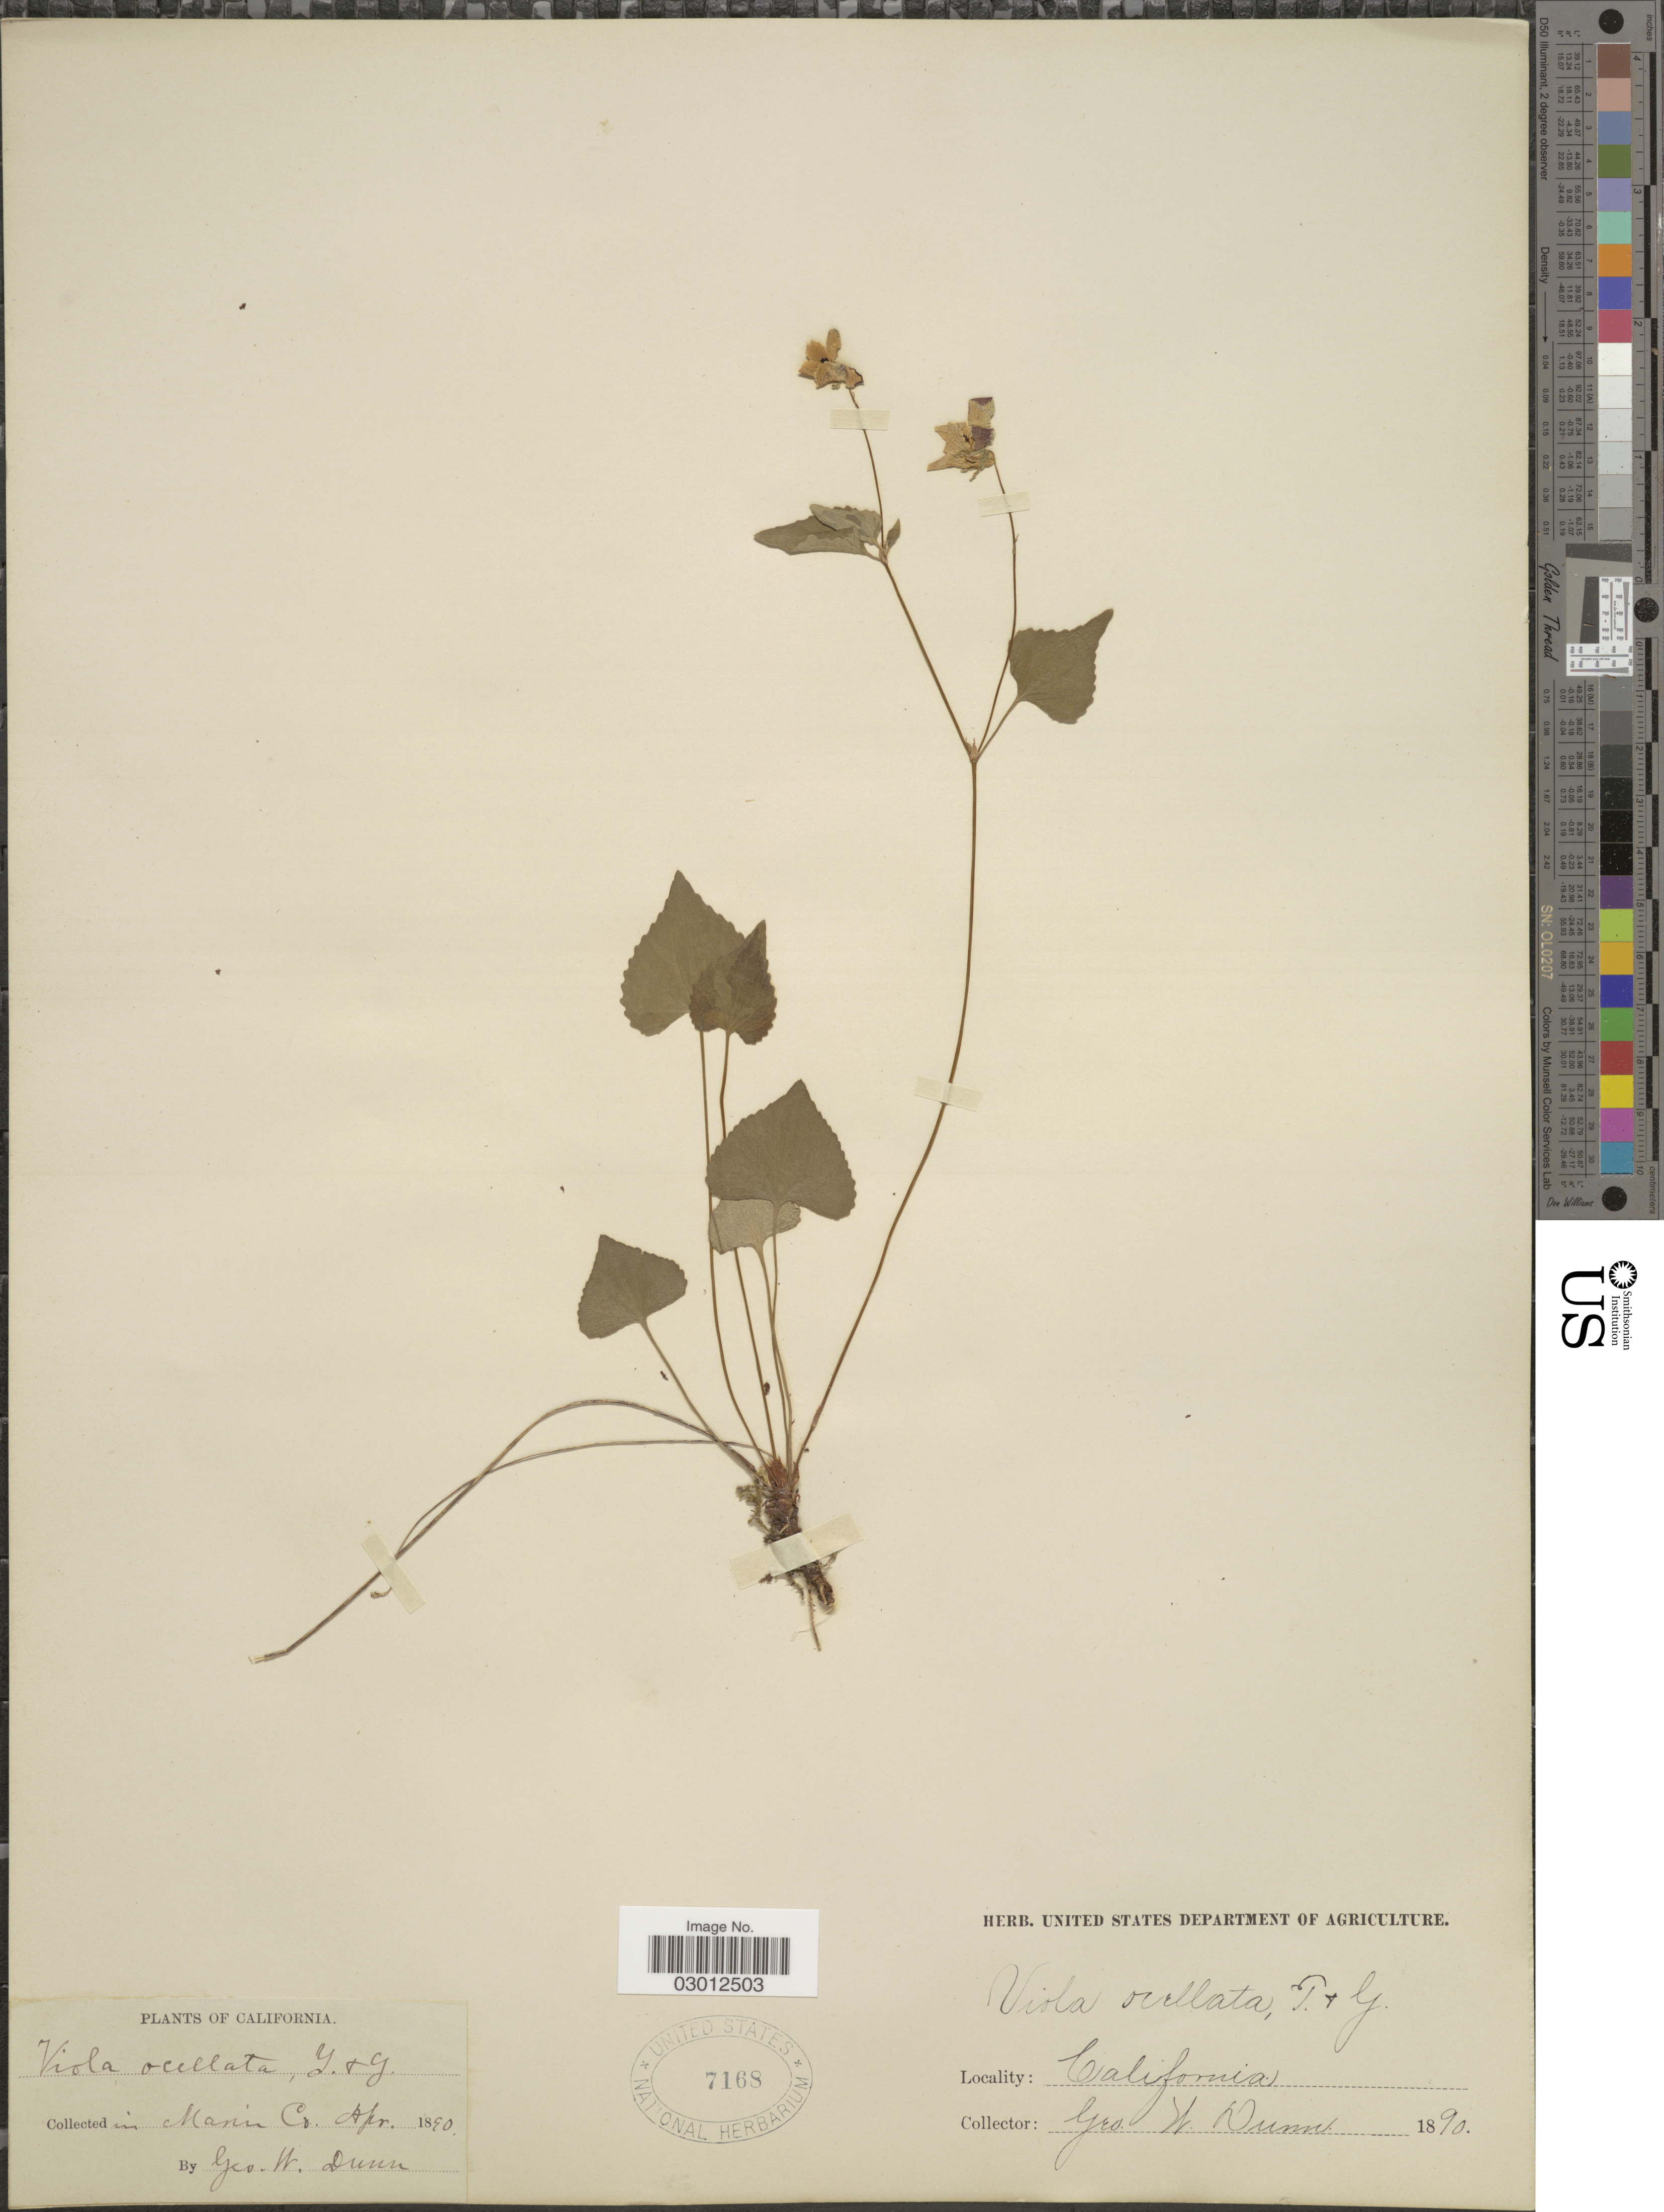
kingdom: Plantae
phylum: Tracheophyta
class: Magnoliopsida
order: Malpighiales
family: Violaceae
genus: Viola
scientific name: Viola ocellata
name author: Torr. & A. Gray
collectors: G. W.Dunn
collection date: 1890-04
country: United States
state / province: California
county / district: Marin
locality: Marin Co.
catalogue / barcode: US 7168